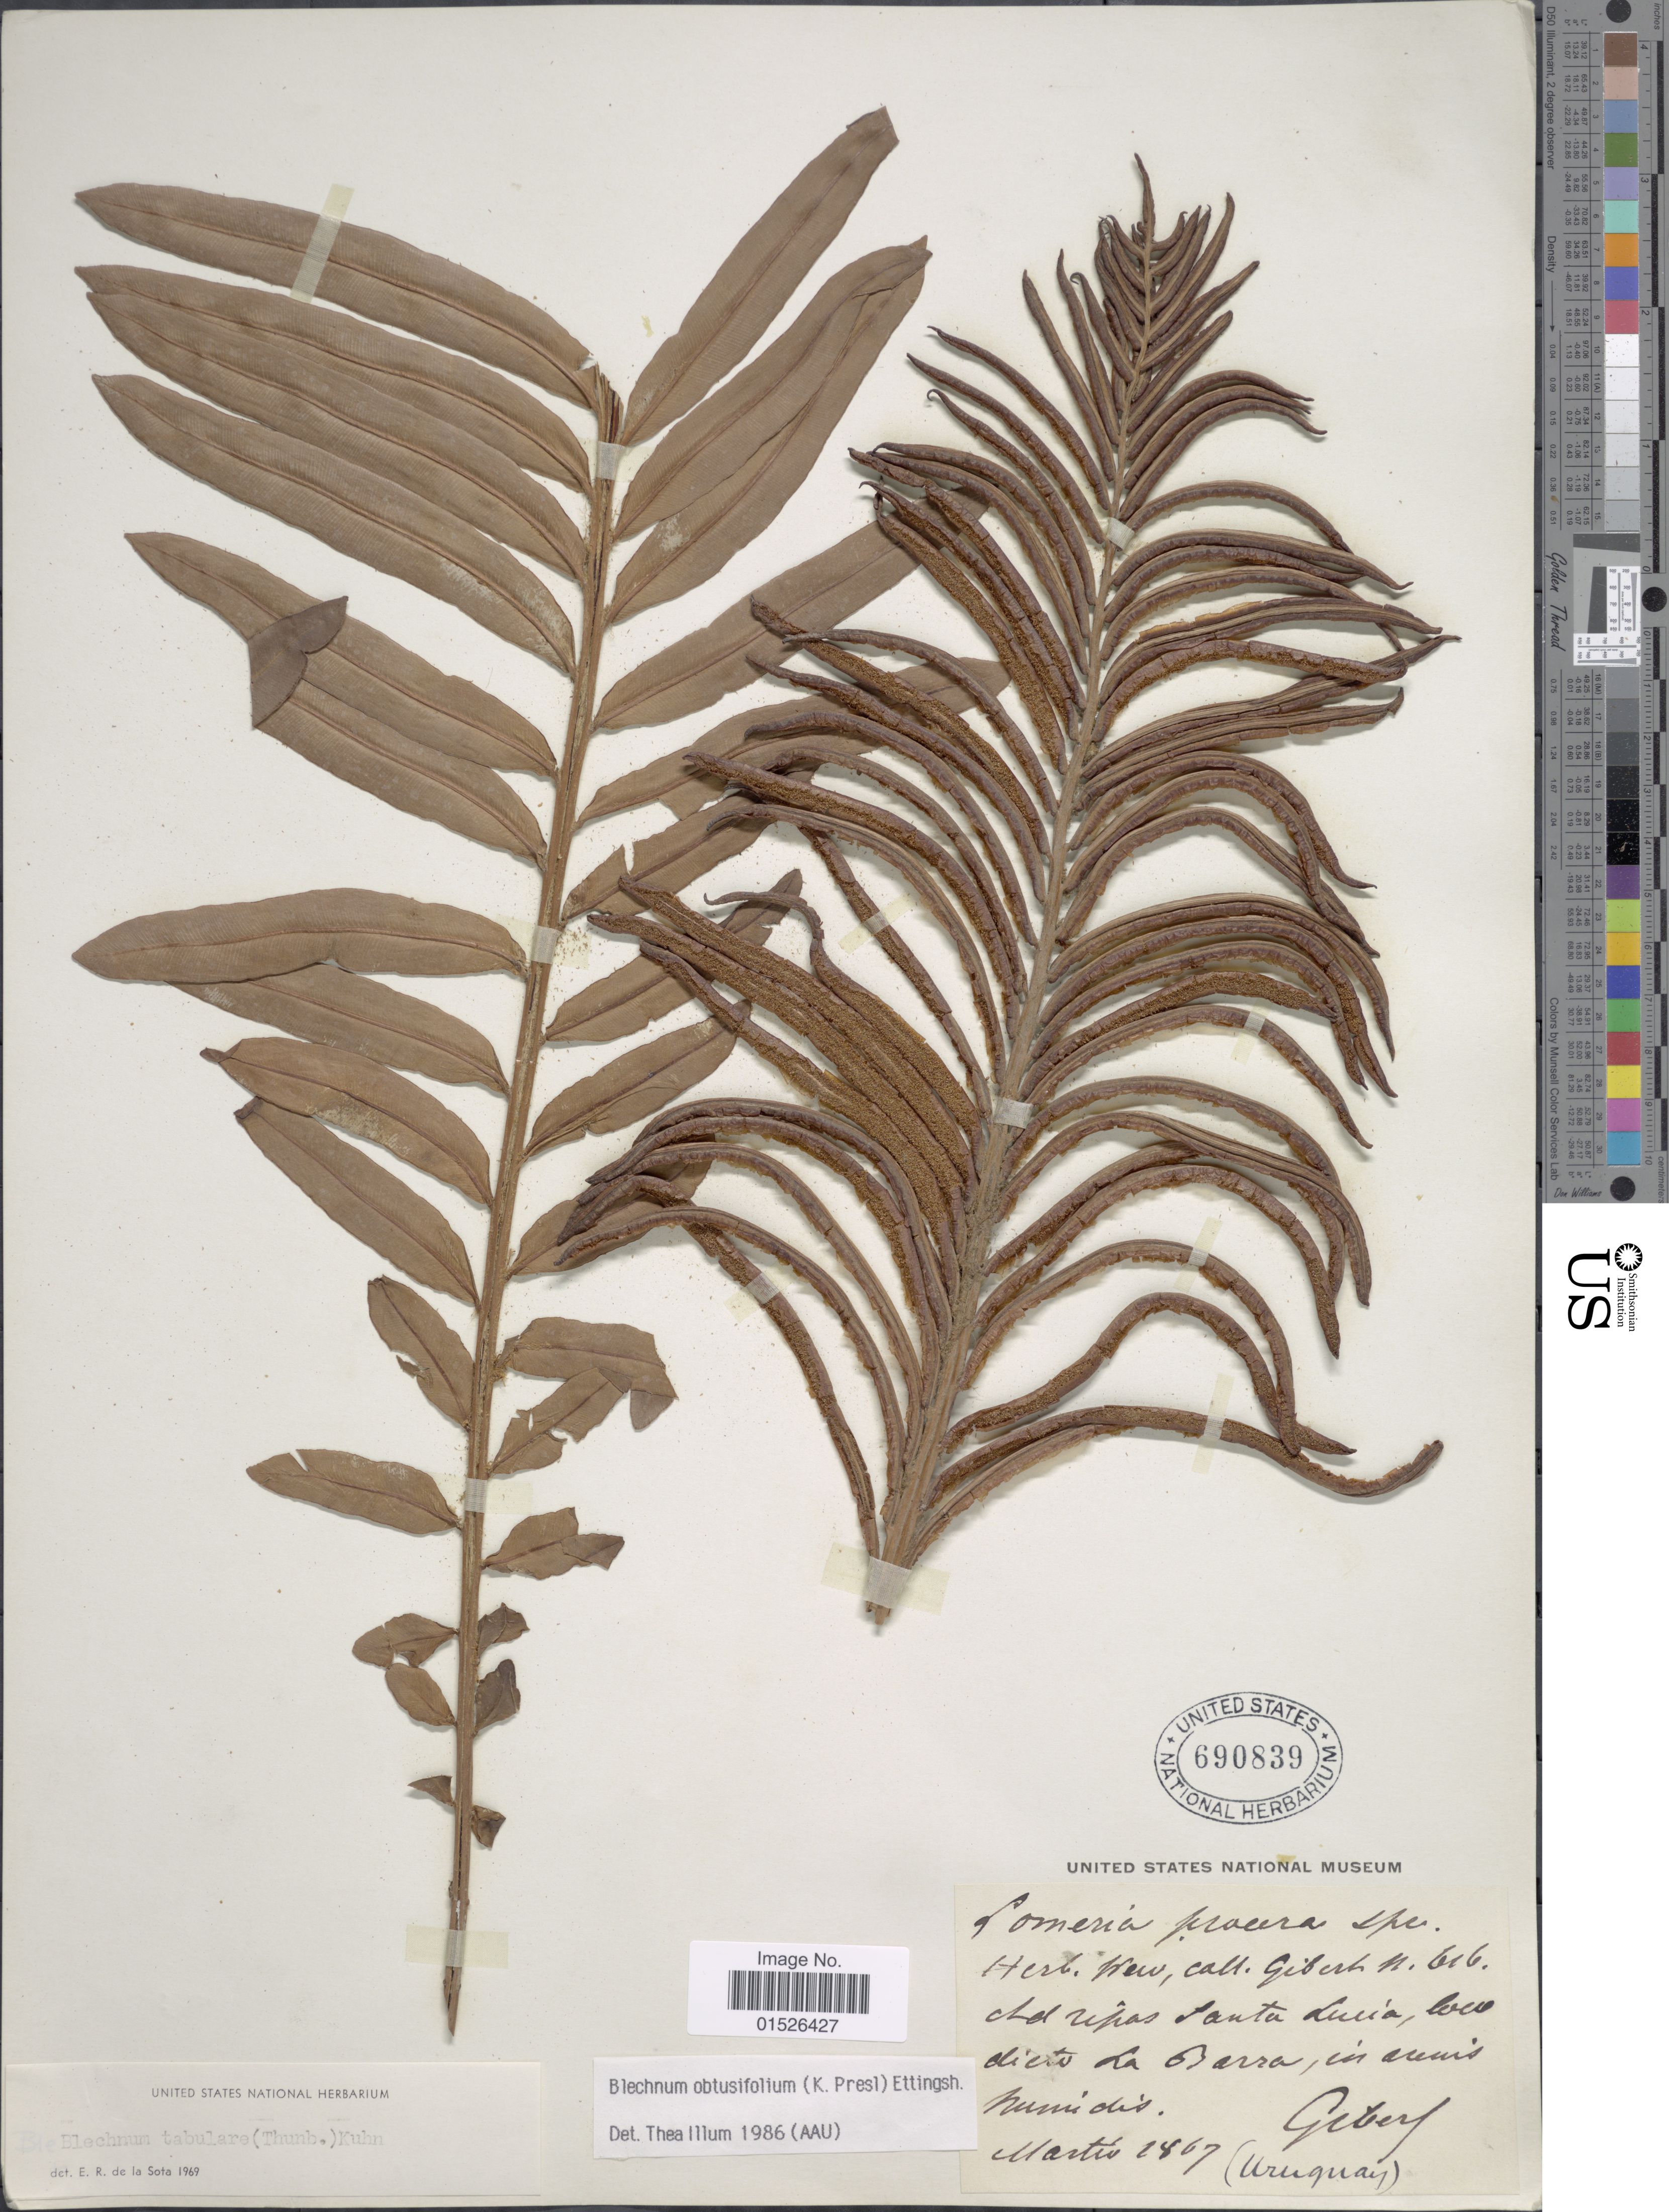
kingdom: Plantae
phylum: Tracheophyta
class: Polypodiopsida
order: Polypodiales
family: Blechnaceae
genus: Blechnum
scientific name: Blechnum magellanicum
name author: Mett.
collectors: Gibert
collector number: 616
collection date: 1867-03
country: Uruguay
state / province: Maldonado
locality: Ad ripas Santa Lucia, loco dicto La Barra, in arenis humidis.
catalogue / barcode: US 690839